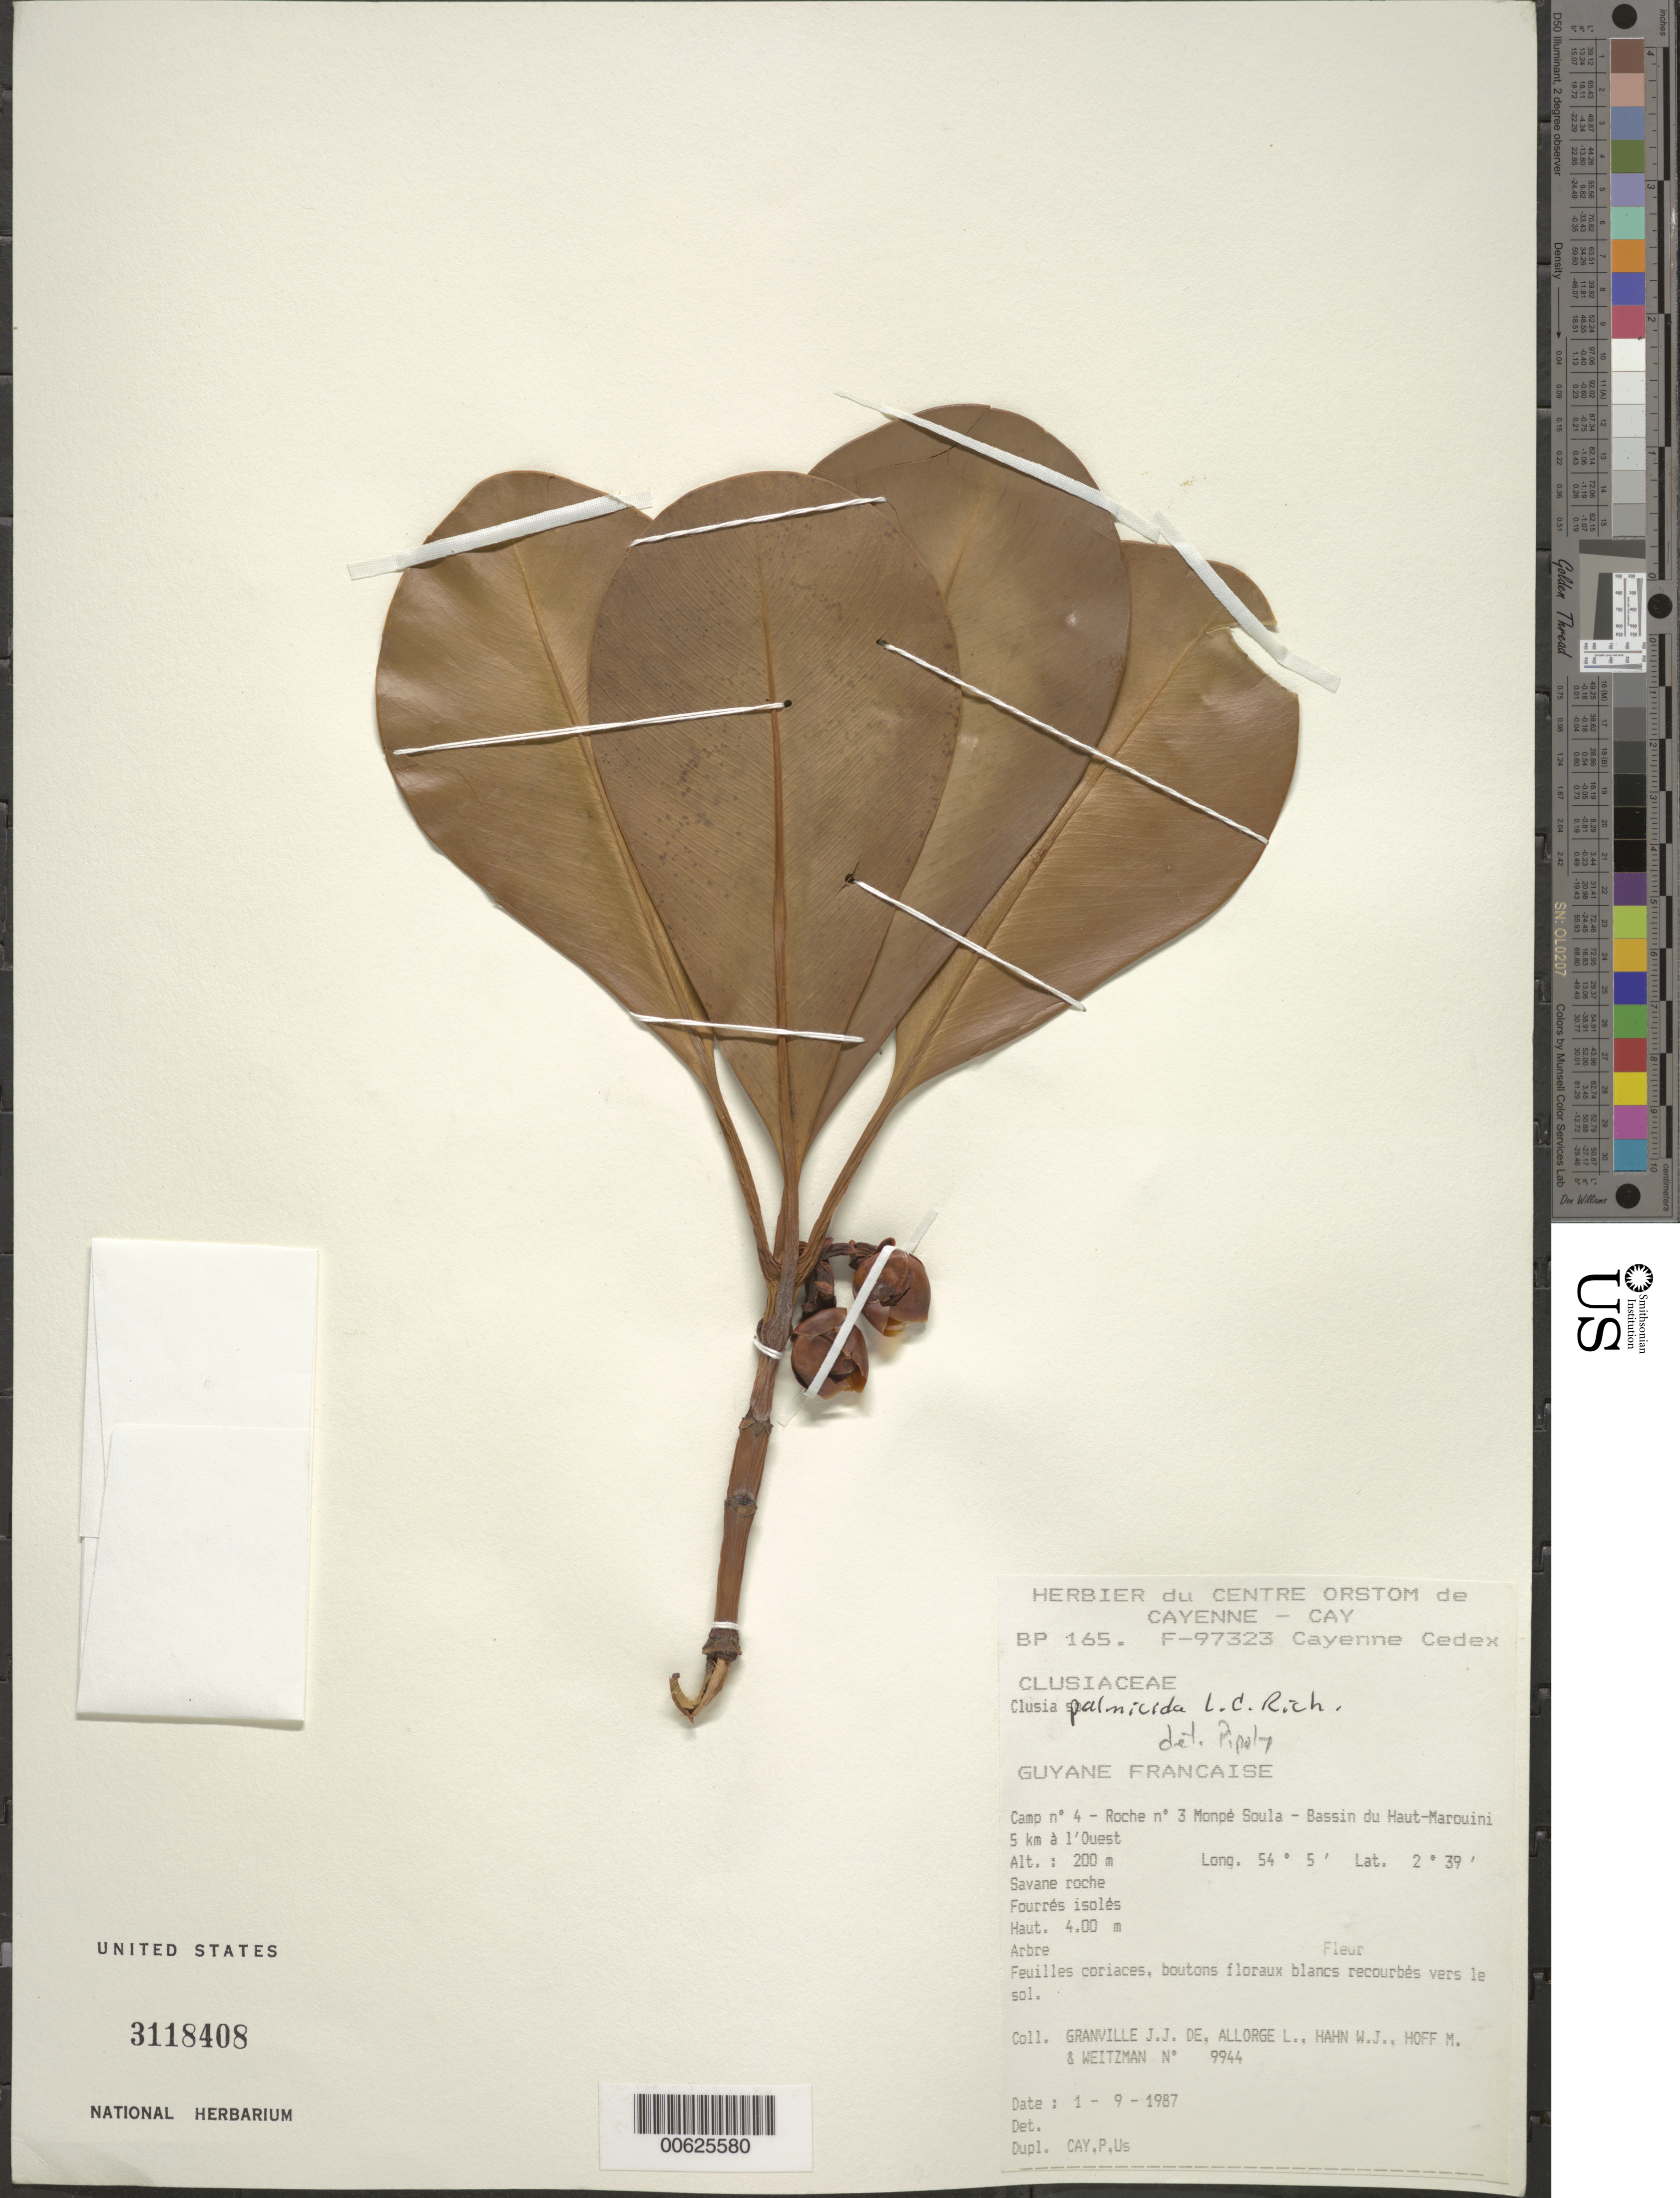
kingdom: Plantae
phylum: Tracheophyta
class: Magnoliopsida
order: Malpighiales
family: Clusiaceae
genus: Clusia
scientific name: Clusia palmicida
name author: Rich.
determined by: Pipoly, J. J., III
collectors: J.-J. de Granville, L. Allorge, W. J. Hahn, M. Hoff & A. L. Weitzman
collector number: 9944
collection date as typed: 1-Sep-87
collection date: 1987-09-01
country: French Guiana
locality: Monpé Soula, Camp #4, roche no. 3; Bassin du Haut-Marouini, 5 km W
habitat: Rocky savanna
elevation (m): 200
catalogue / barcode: US 3118408